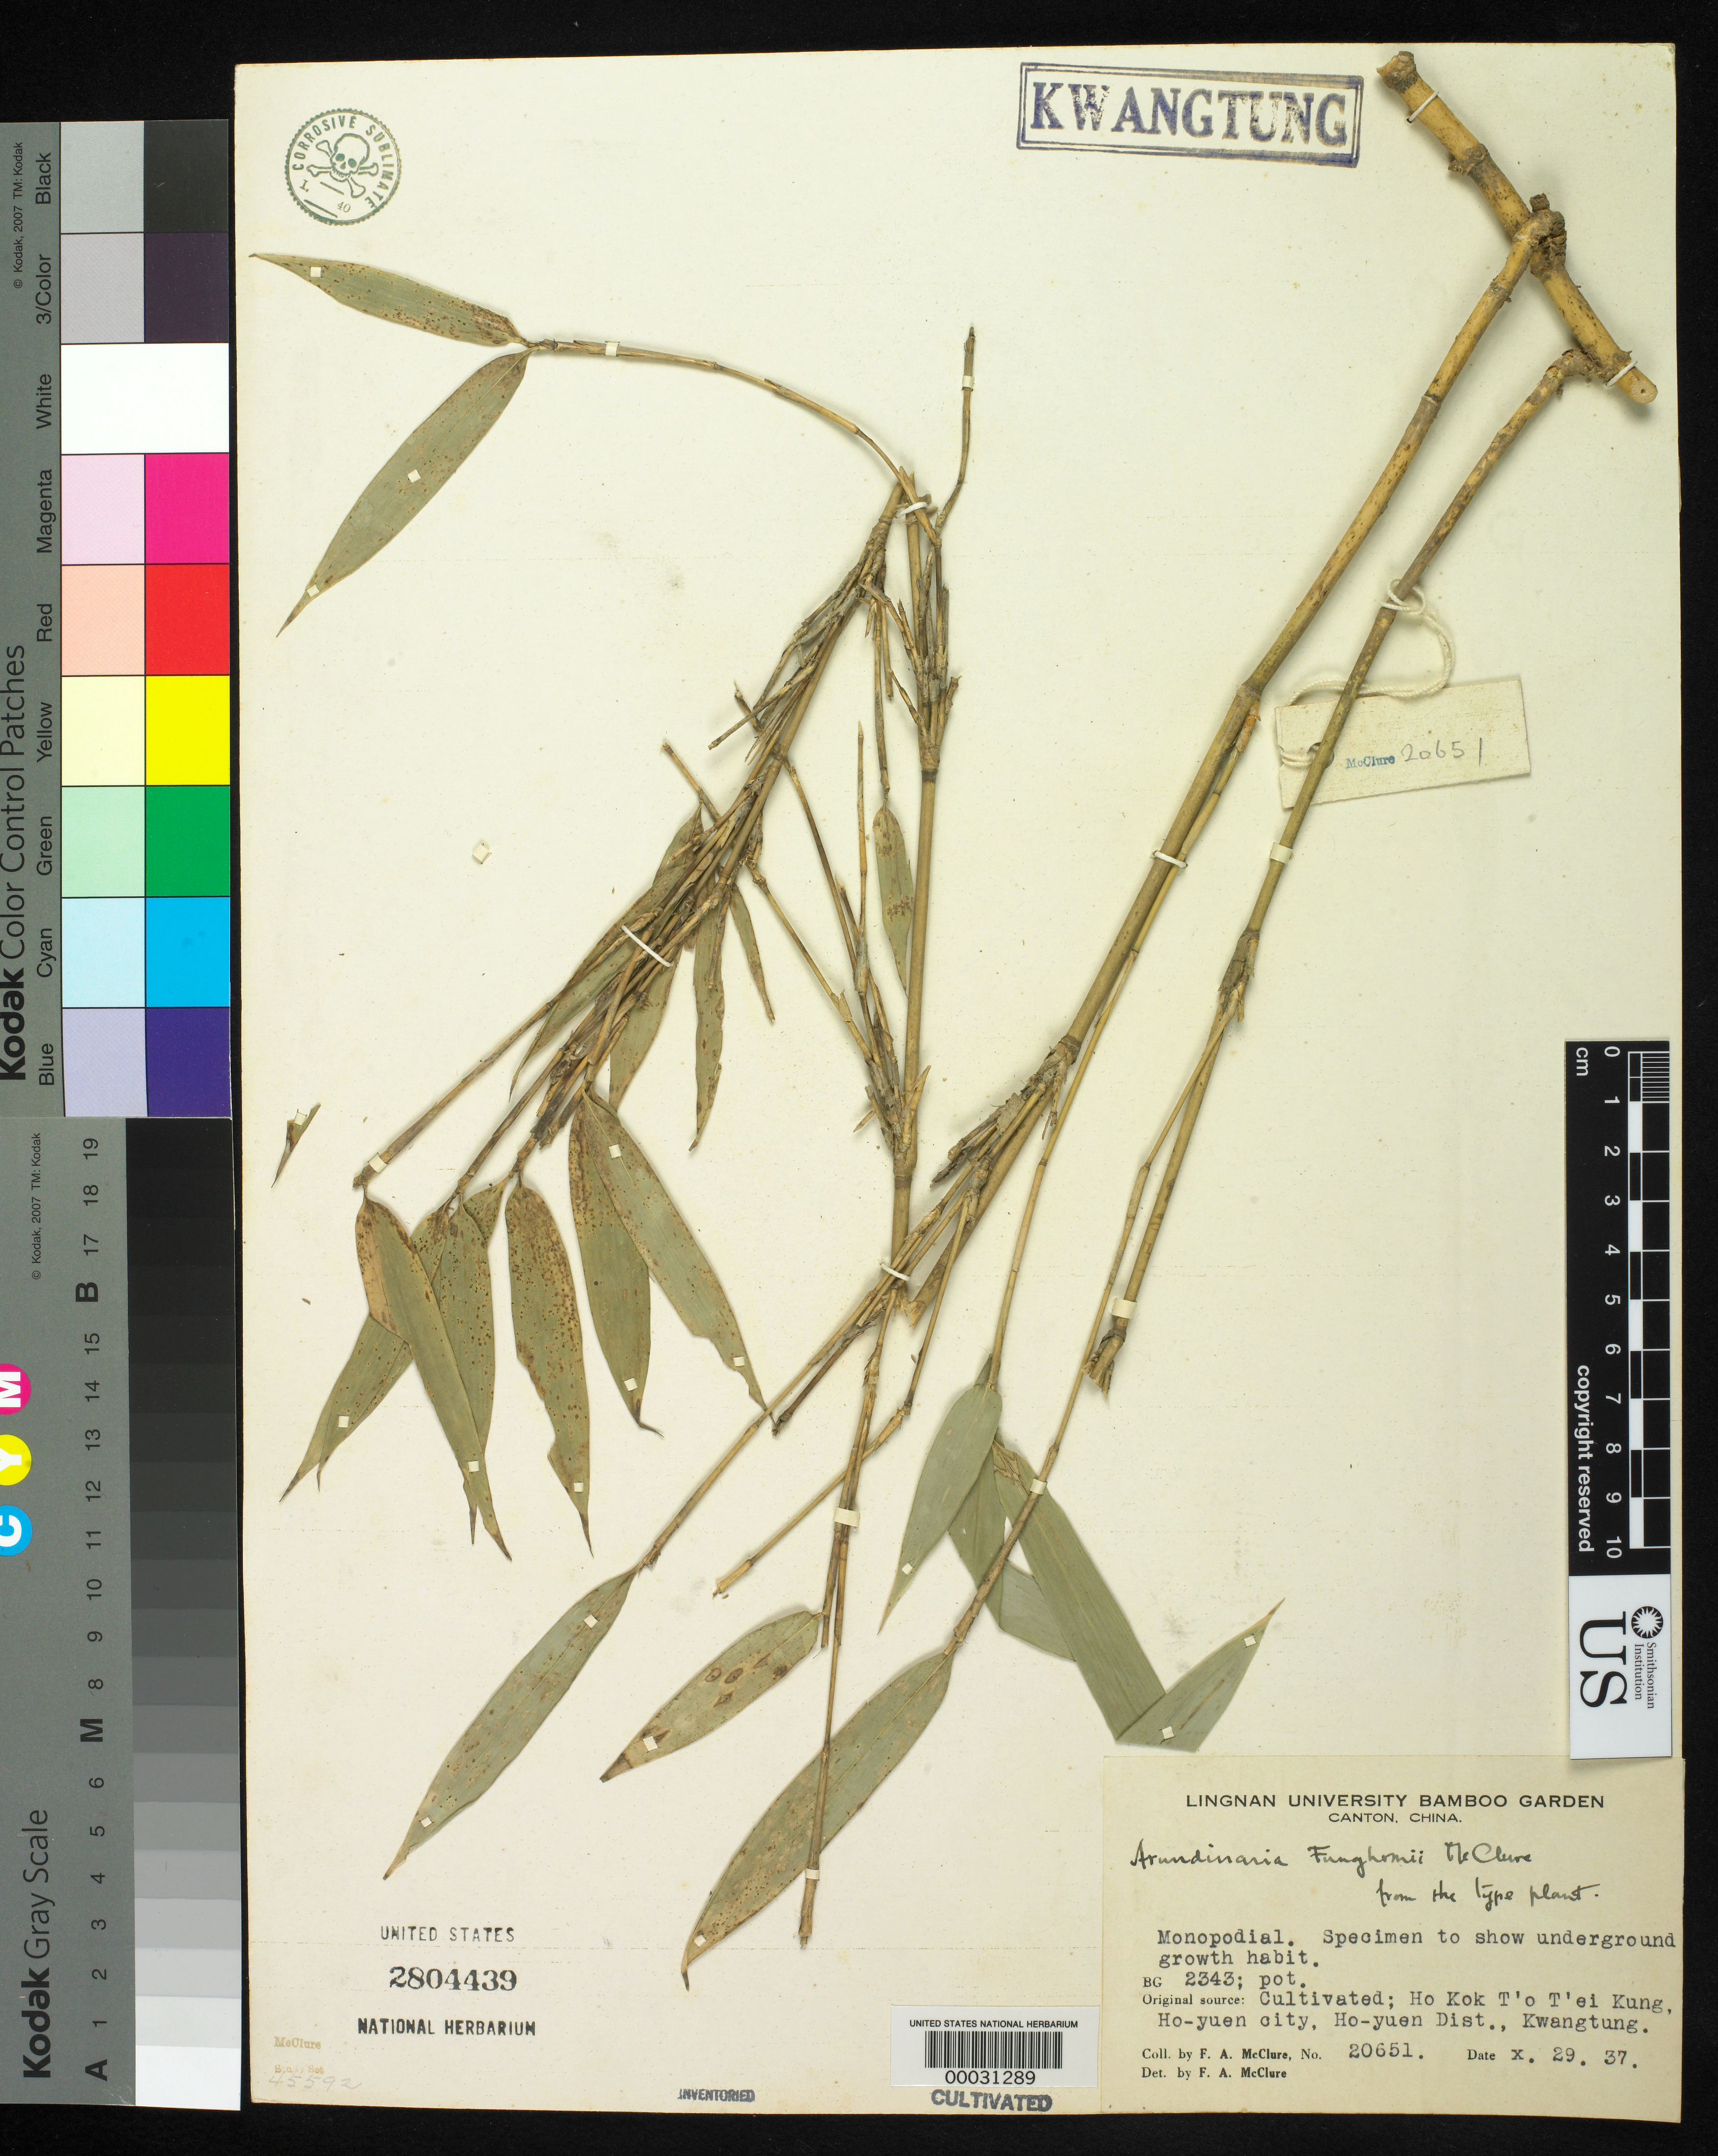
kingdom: Plantae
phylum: Tracheophyta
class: Liliopsida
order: Poales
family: Poaceae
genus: Pseudosasa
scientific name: Pseudosasa cantorii (Munro) Keng f. ex S.L. Chen et al.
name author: (Munro) Keng f. ex S.L. Chen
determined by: Poaceae Reorganization Project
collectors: F. A. McClure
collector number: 20651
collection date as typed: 29 Oct 1937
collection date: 1937-10-29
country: China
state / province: Guangdong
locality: Ho kok t'kok t'ot'ei kung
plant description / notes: B.G. 2343, "from type plant, but not type"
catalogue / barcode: US 2804439